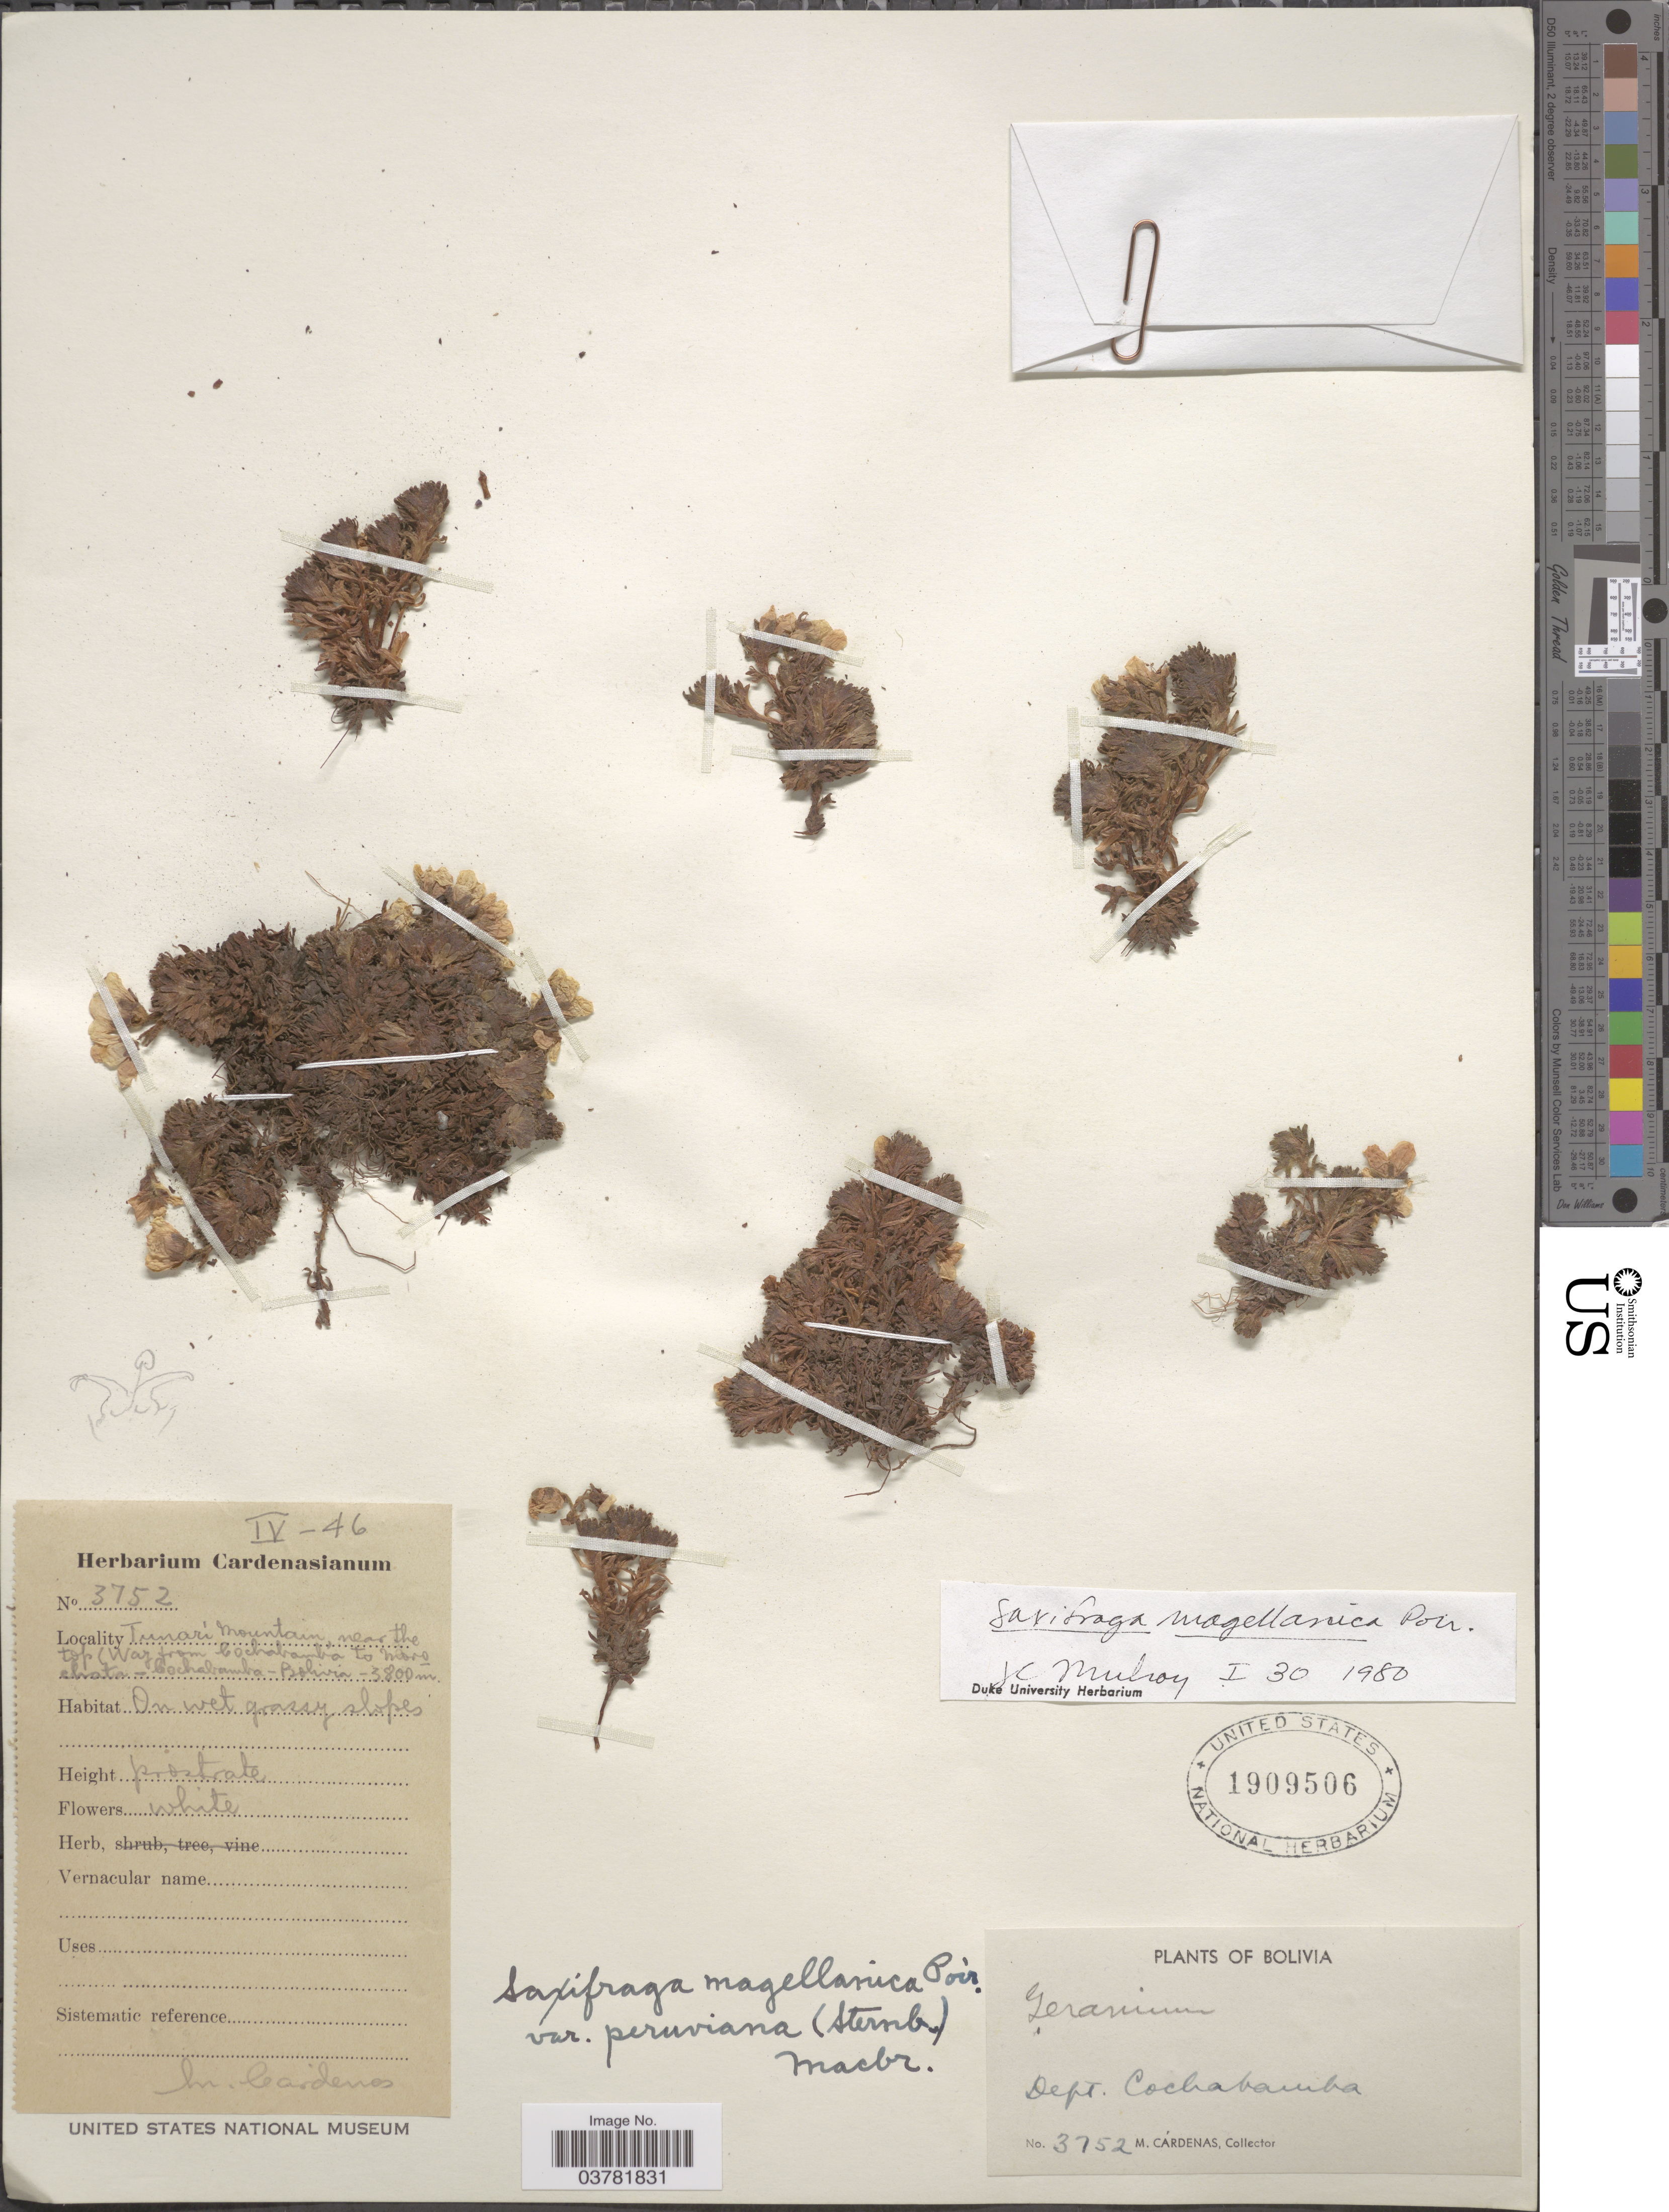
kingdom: Plantae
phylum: Tracheophyta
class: Magnoliopsida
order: Saxifragales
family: Saxifragaceae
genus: Saxifraga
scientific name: Saxifraga magellanica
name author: Poir.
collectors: M. Cárdenas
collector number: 3752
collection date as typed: Transcribed d/m/y: /4/46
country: Bolivia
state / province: Cochabamba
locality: Tunari Mountain, near the top (Way from Cochabamba to Morochata). Dept. Cochabamba. On wet grassy slopes.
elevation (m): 3800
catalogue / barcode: US 1909506